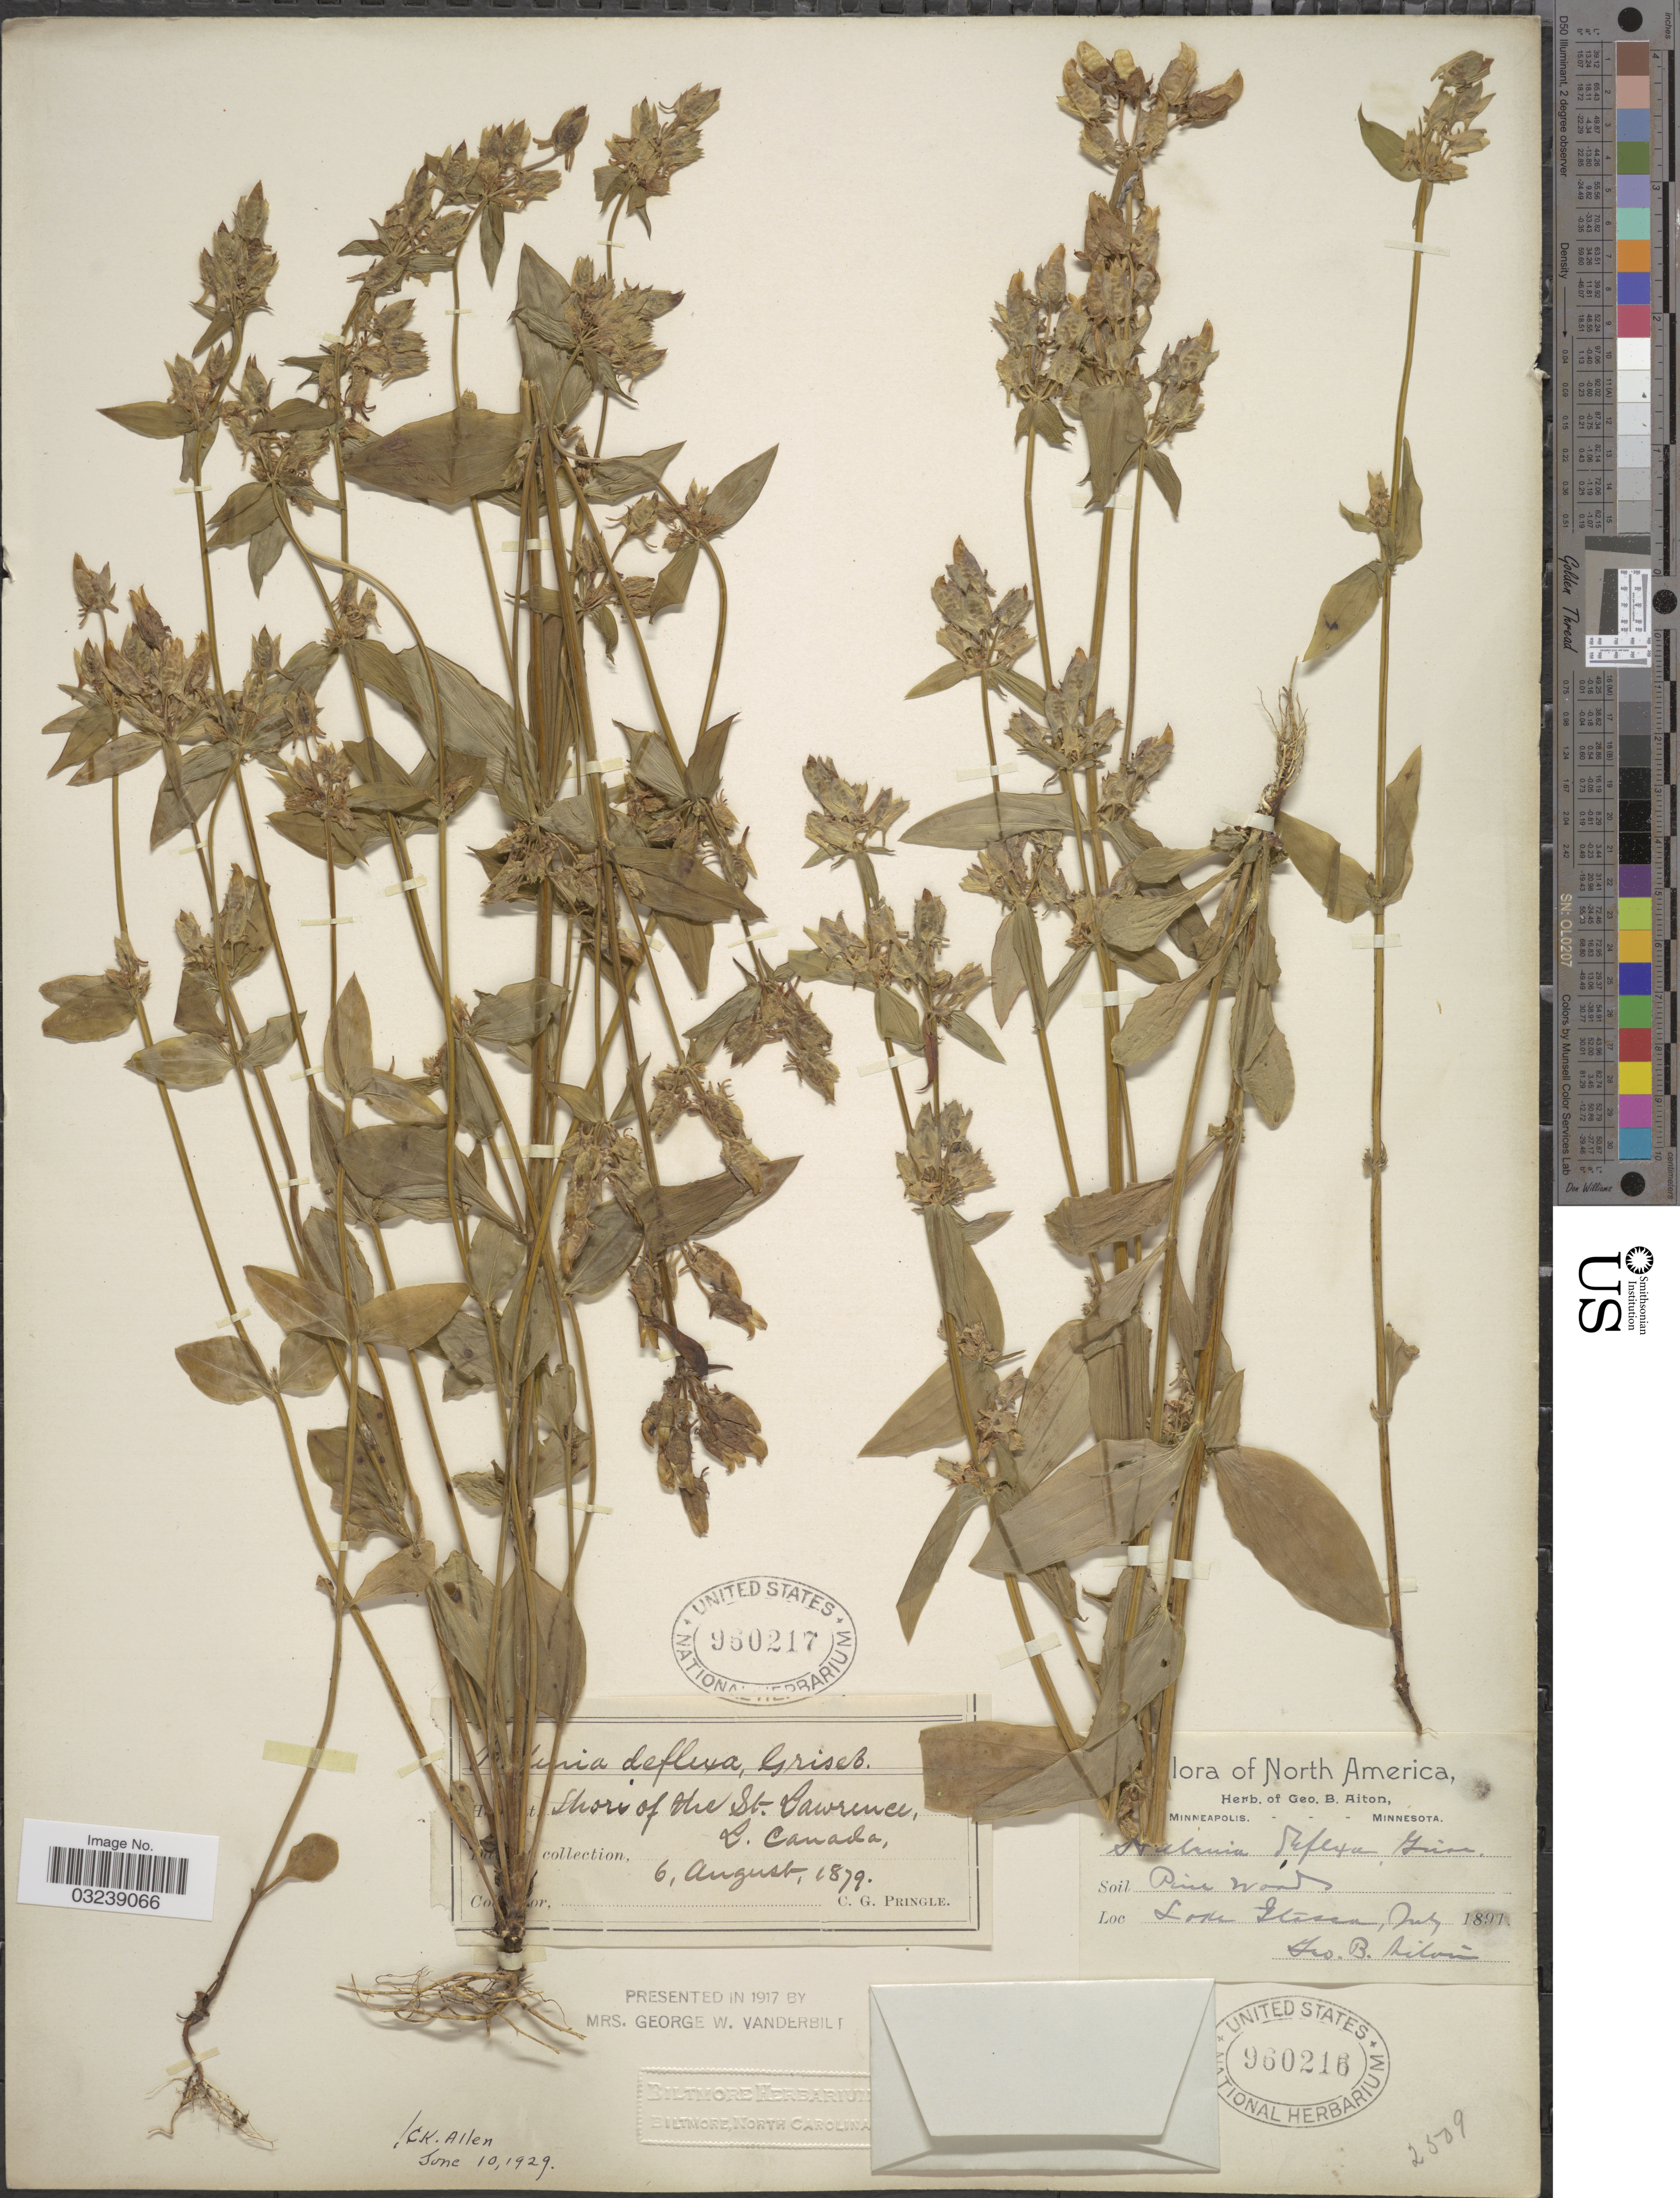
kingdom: Plantae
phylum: Tracheophyta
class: Magnoliopsida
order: Gentianales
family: Gentianaceae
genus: Halenia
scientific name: Halenia deflexa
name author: (Sm.) Griseb.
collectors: G. B. Hinton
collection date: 1891-07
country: United States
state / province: Minnesota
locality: Lake Itasca.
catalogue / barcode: US 960216-2